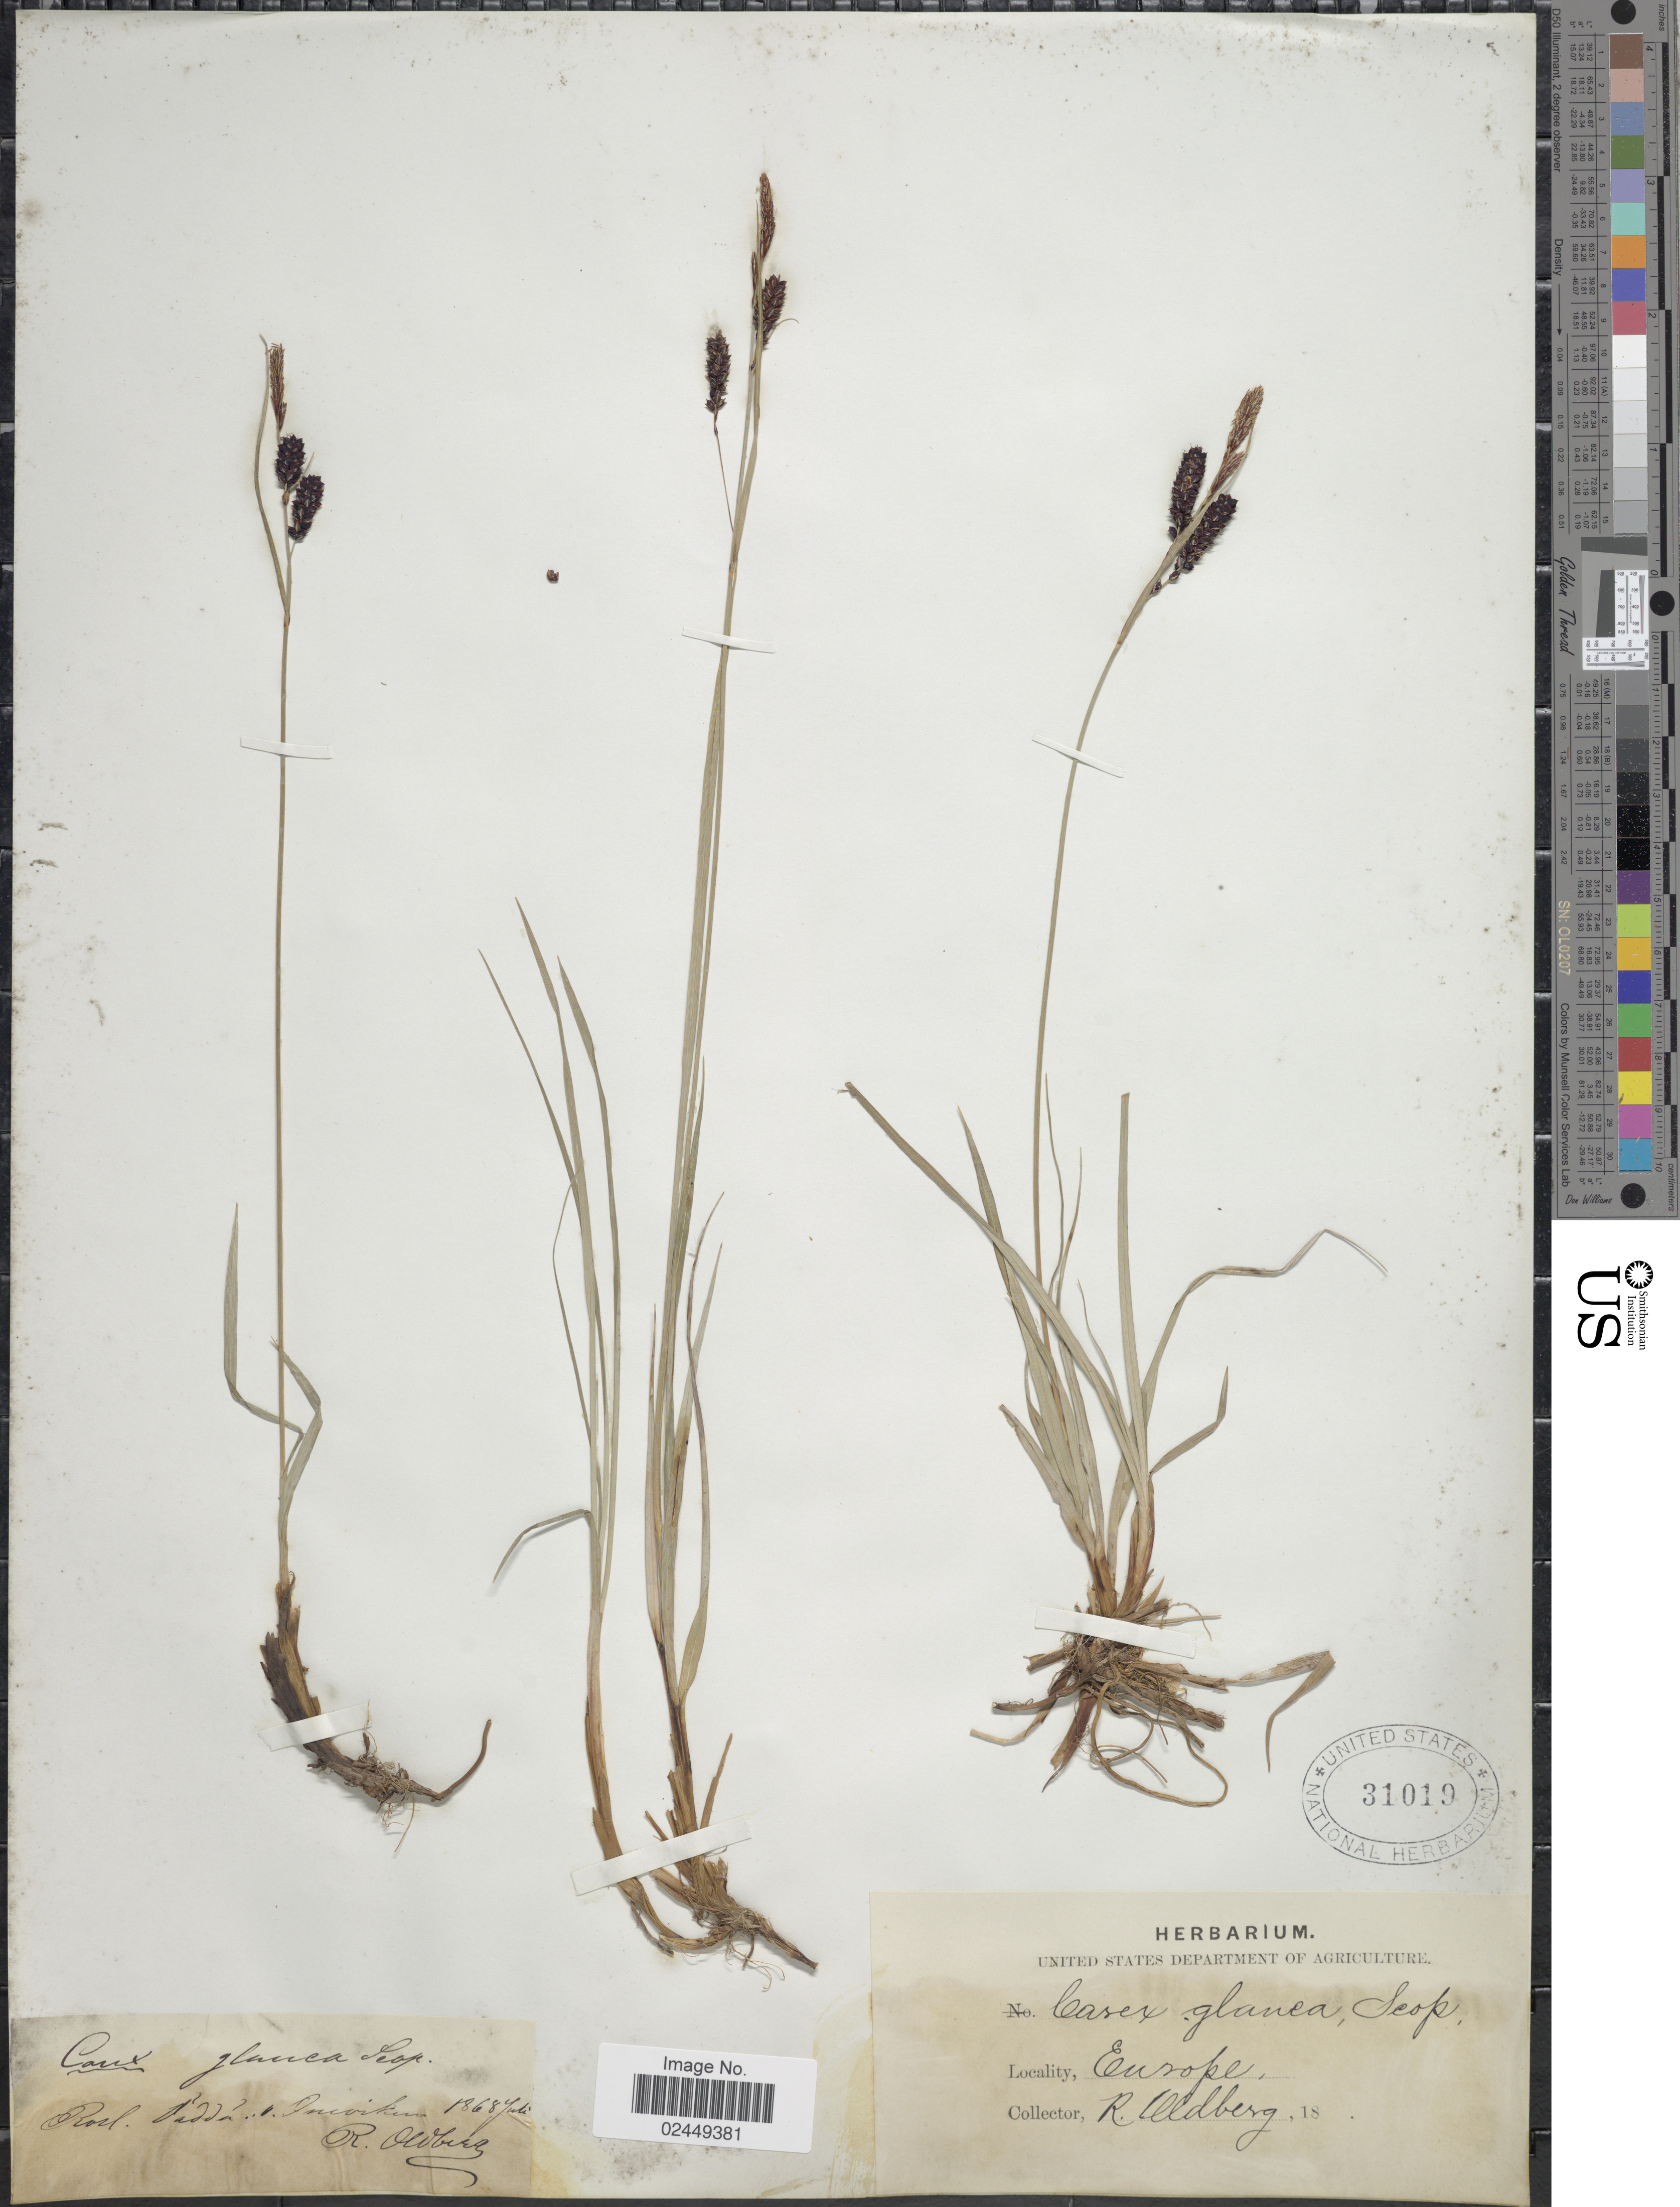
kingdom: Plantae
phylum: Tracheophyta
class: Liliopsida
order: Poales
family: Cyperaceae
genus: Carex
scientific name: Carex flacca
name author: Schreb.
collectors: R. Oldberg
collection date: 1868-06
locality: Europe, Rosl VVadda, Incoiken [interpreted]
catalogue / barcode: US 31019